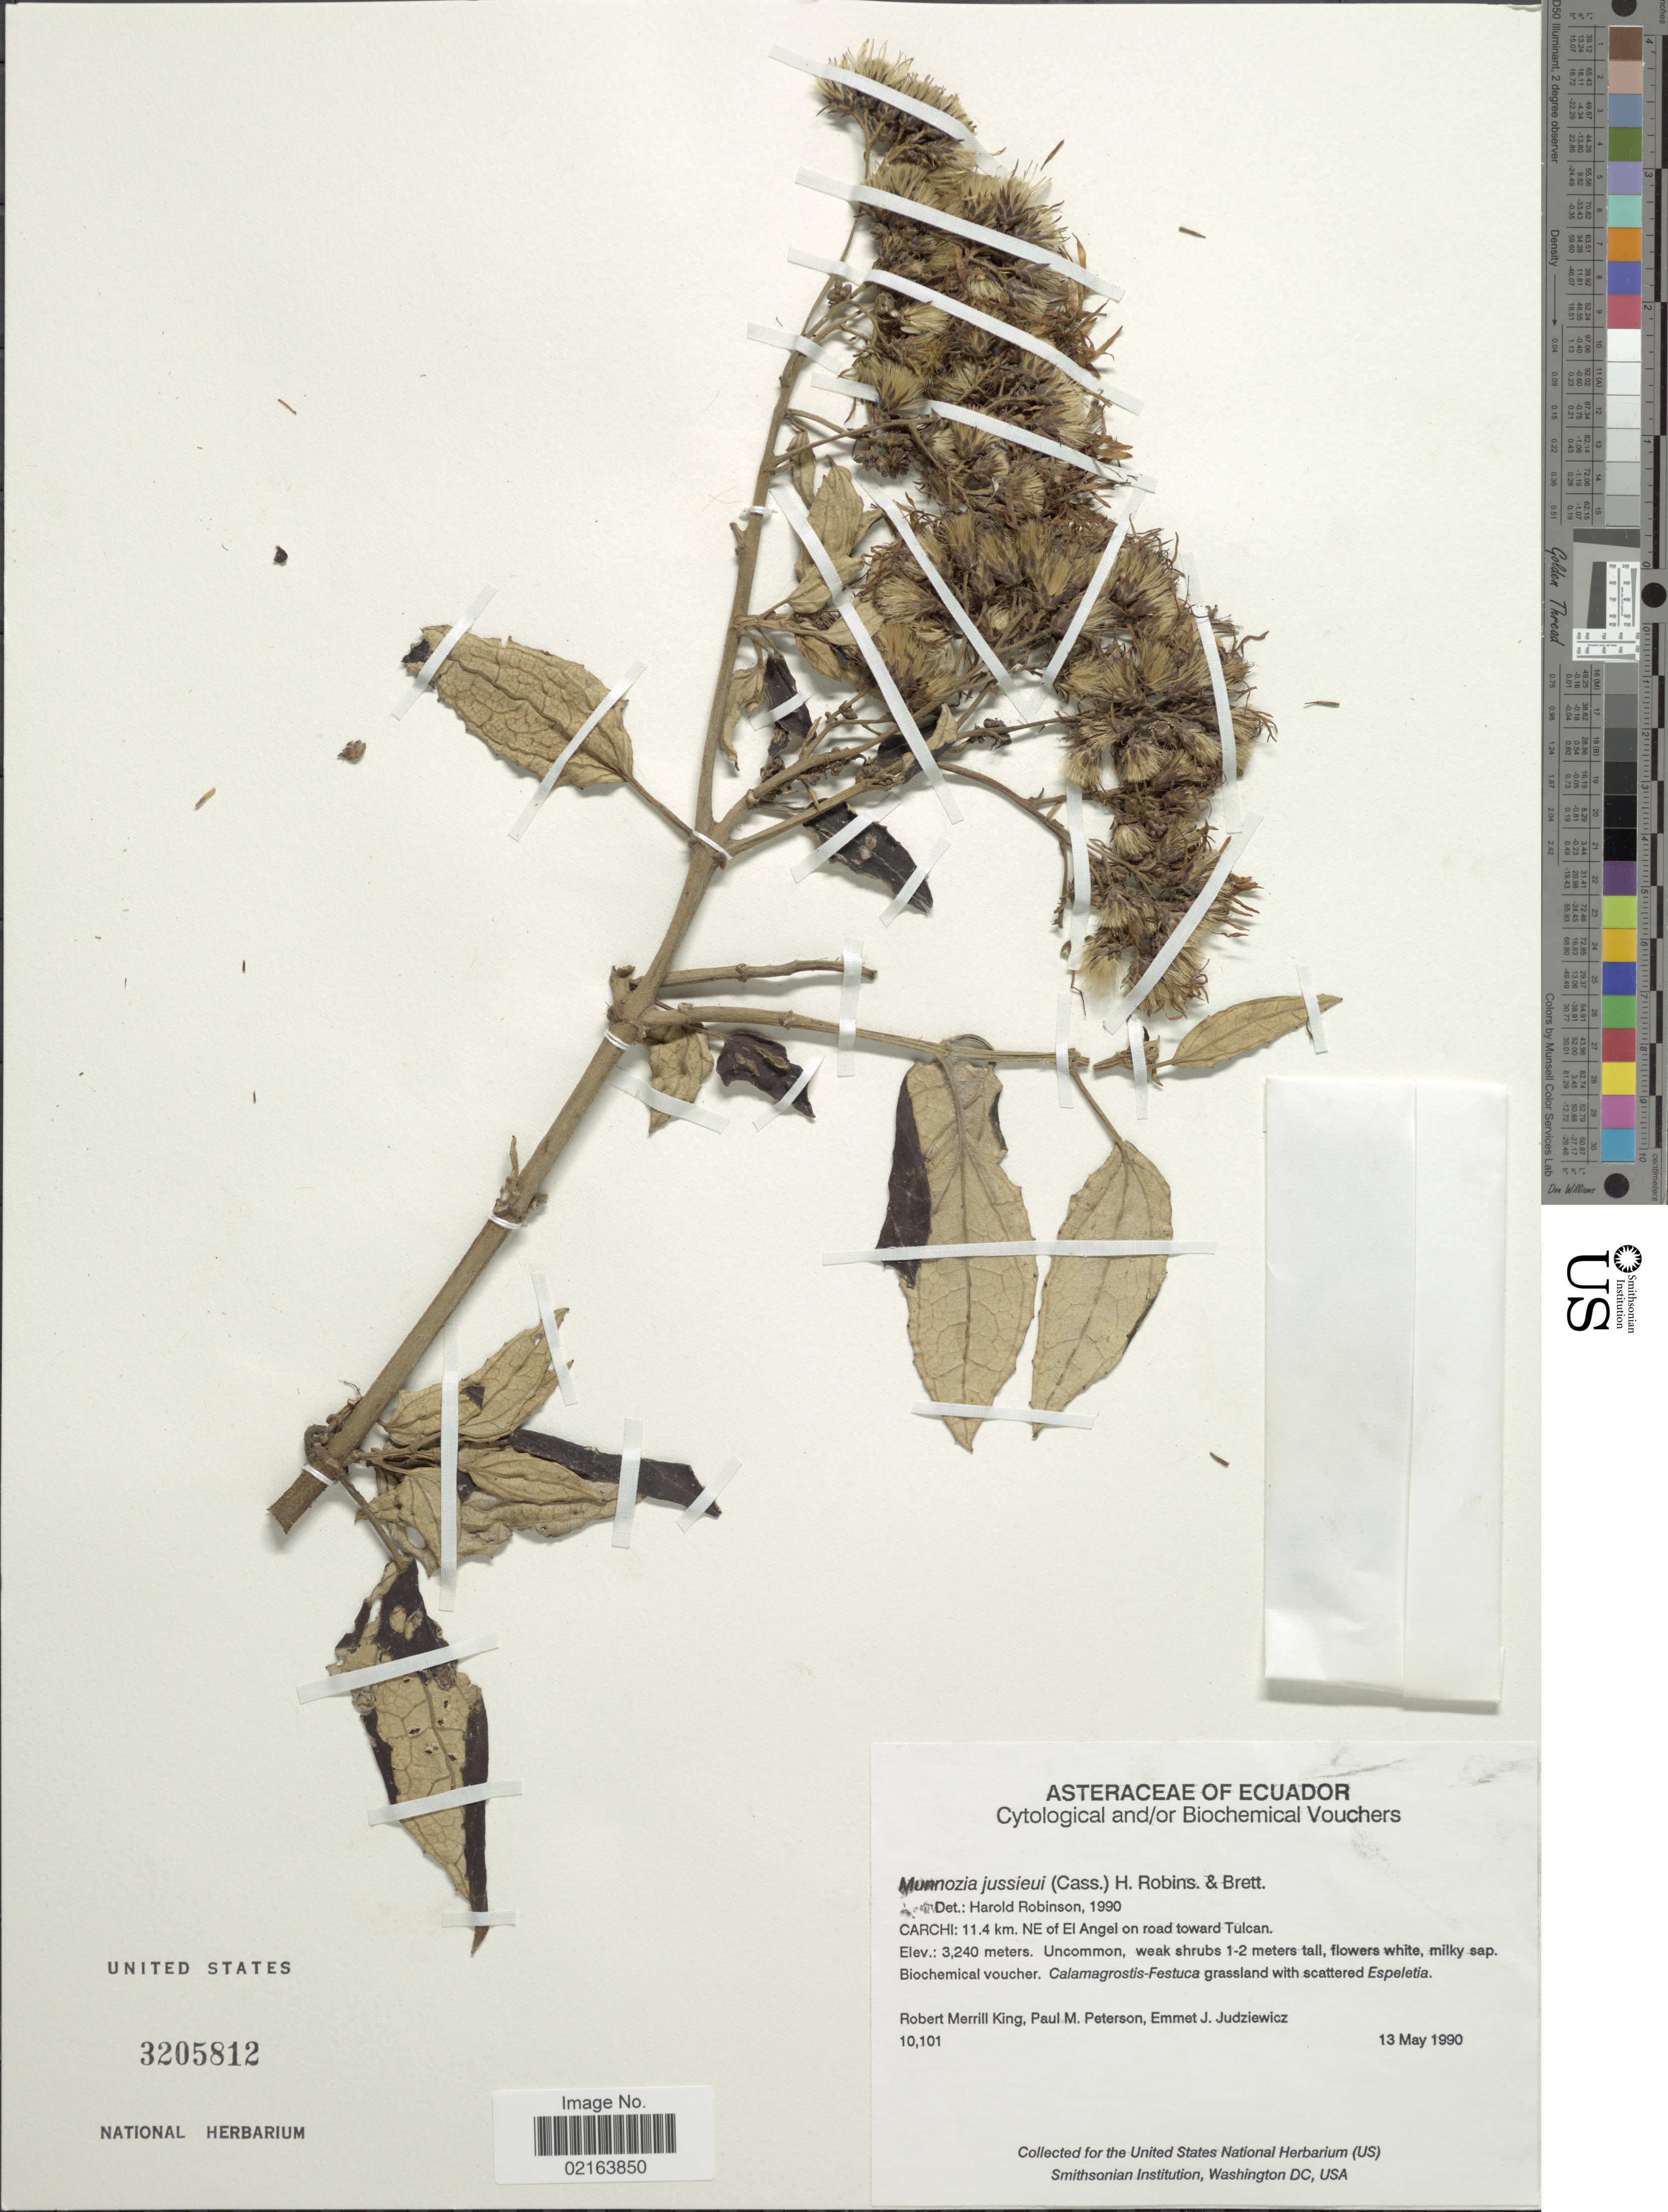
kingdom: Plantae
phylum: Tracheophyta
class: Magnoliopsida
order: Asterales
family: Asteraceae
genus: Munnozia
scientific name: Munnozia jussieui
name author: (Cass.) H. Rob. & Brettell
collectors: R. M. King, P. M. Peterson & E. J. Judziewicz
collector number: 10101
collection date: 1990-05-13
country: Ecuador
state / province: Carchi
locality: Carchi: 11.4 km, NE of El Angel on road toward Tulcan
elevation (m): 3240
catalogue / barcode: US 3205812